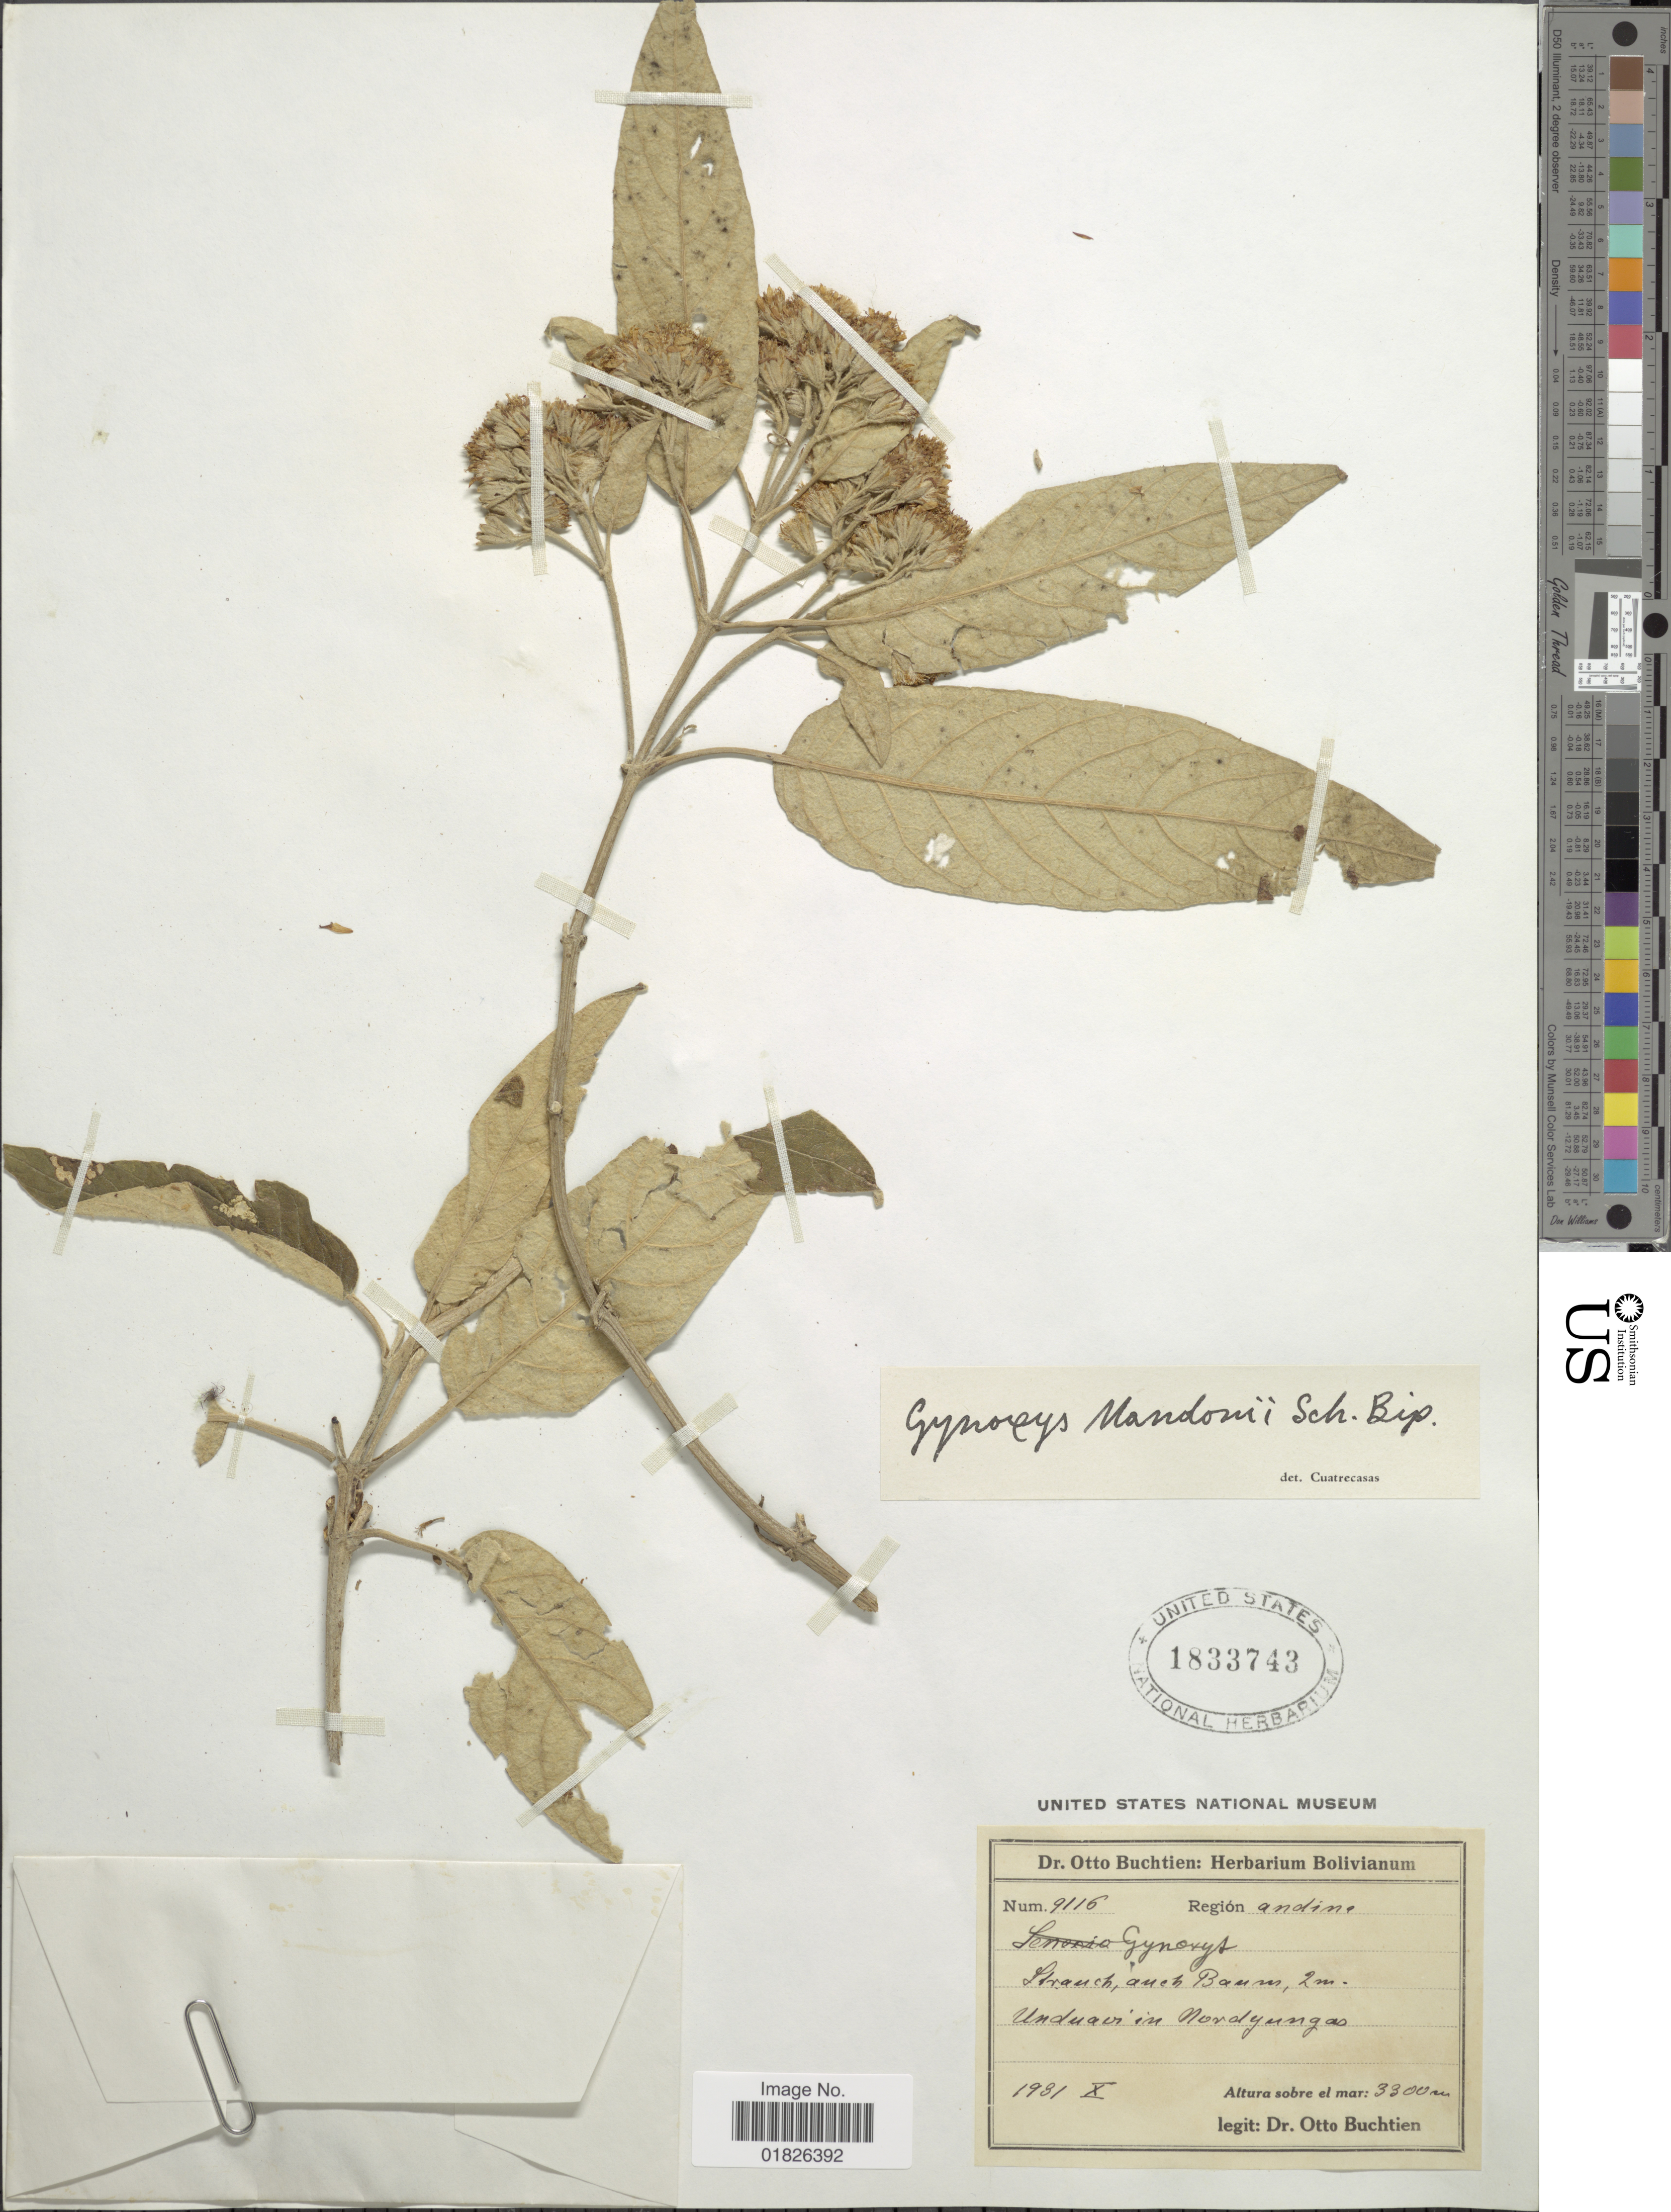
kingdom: Plantae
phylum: Tracheophyta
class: Magnoliopsida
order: Asterales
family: Asteraceae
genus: Gynoxys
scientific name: Gynoxys mandonii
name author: Sch. Bip. ex Rusby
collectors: O. Buchtien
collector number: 9116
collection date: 1931-10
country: Bolivia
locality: Unduavi in Nordyungas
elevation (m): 3300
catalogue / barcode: US 1833743